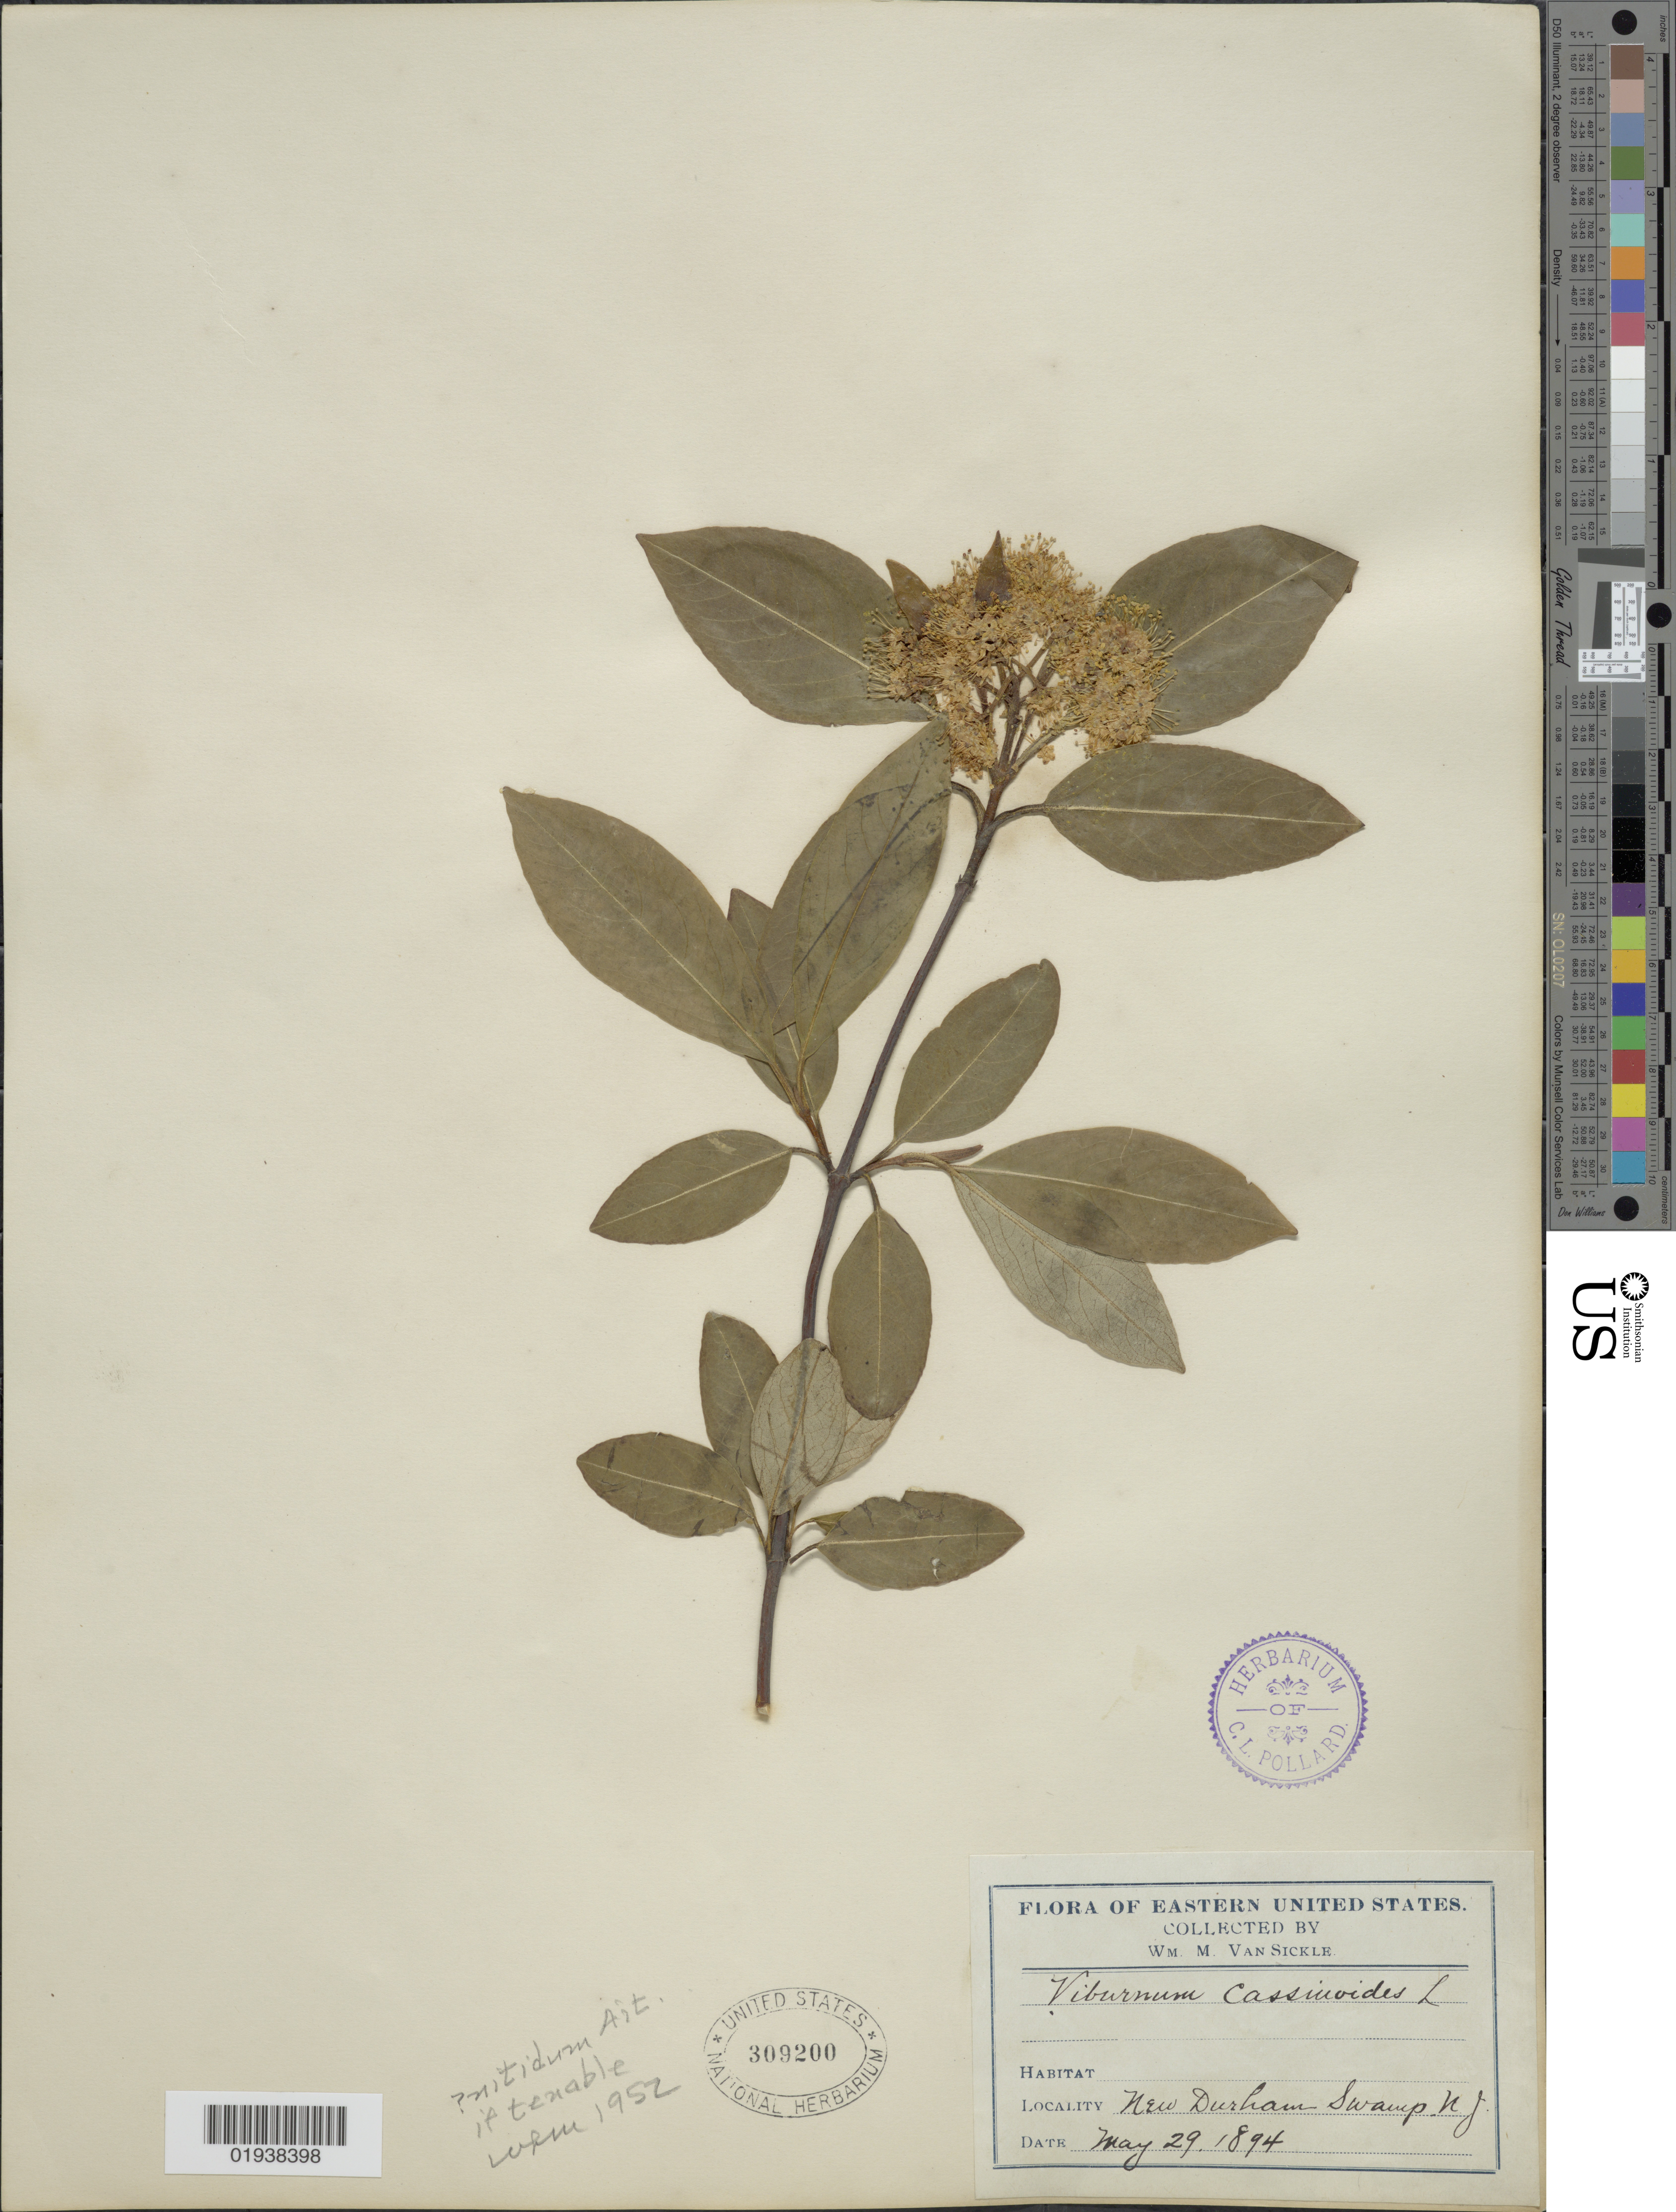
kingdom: Plantae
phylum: Tracheophyta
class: Magnoliopsida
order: Dipsacales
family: Viburnaceae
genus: Viburnum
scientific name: Viburnum cassinoides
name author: L.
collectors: W. M. Van Sickle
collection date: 1894-05-29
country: United States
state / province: New Jersey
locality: Eastern United States. New Durham Swamp.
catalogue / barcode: US 309200